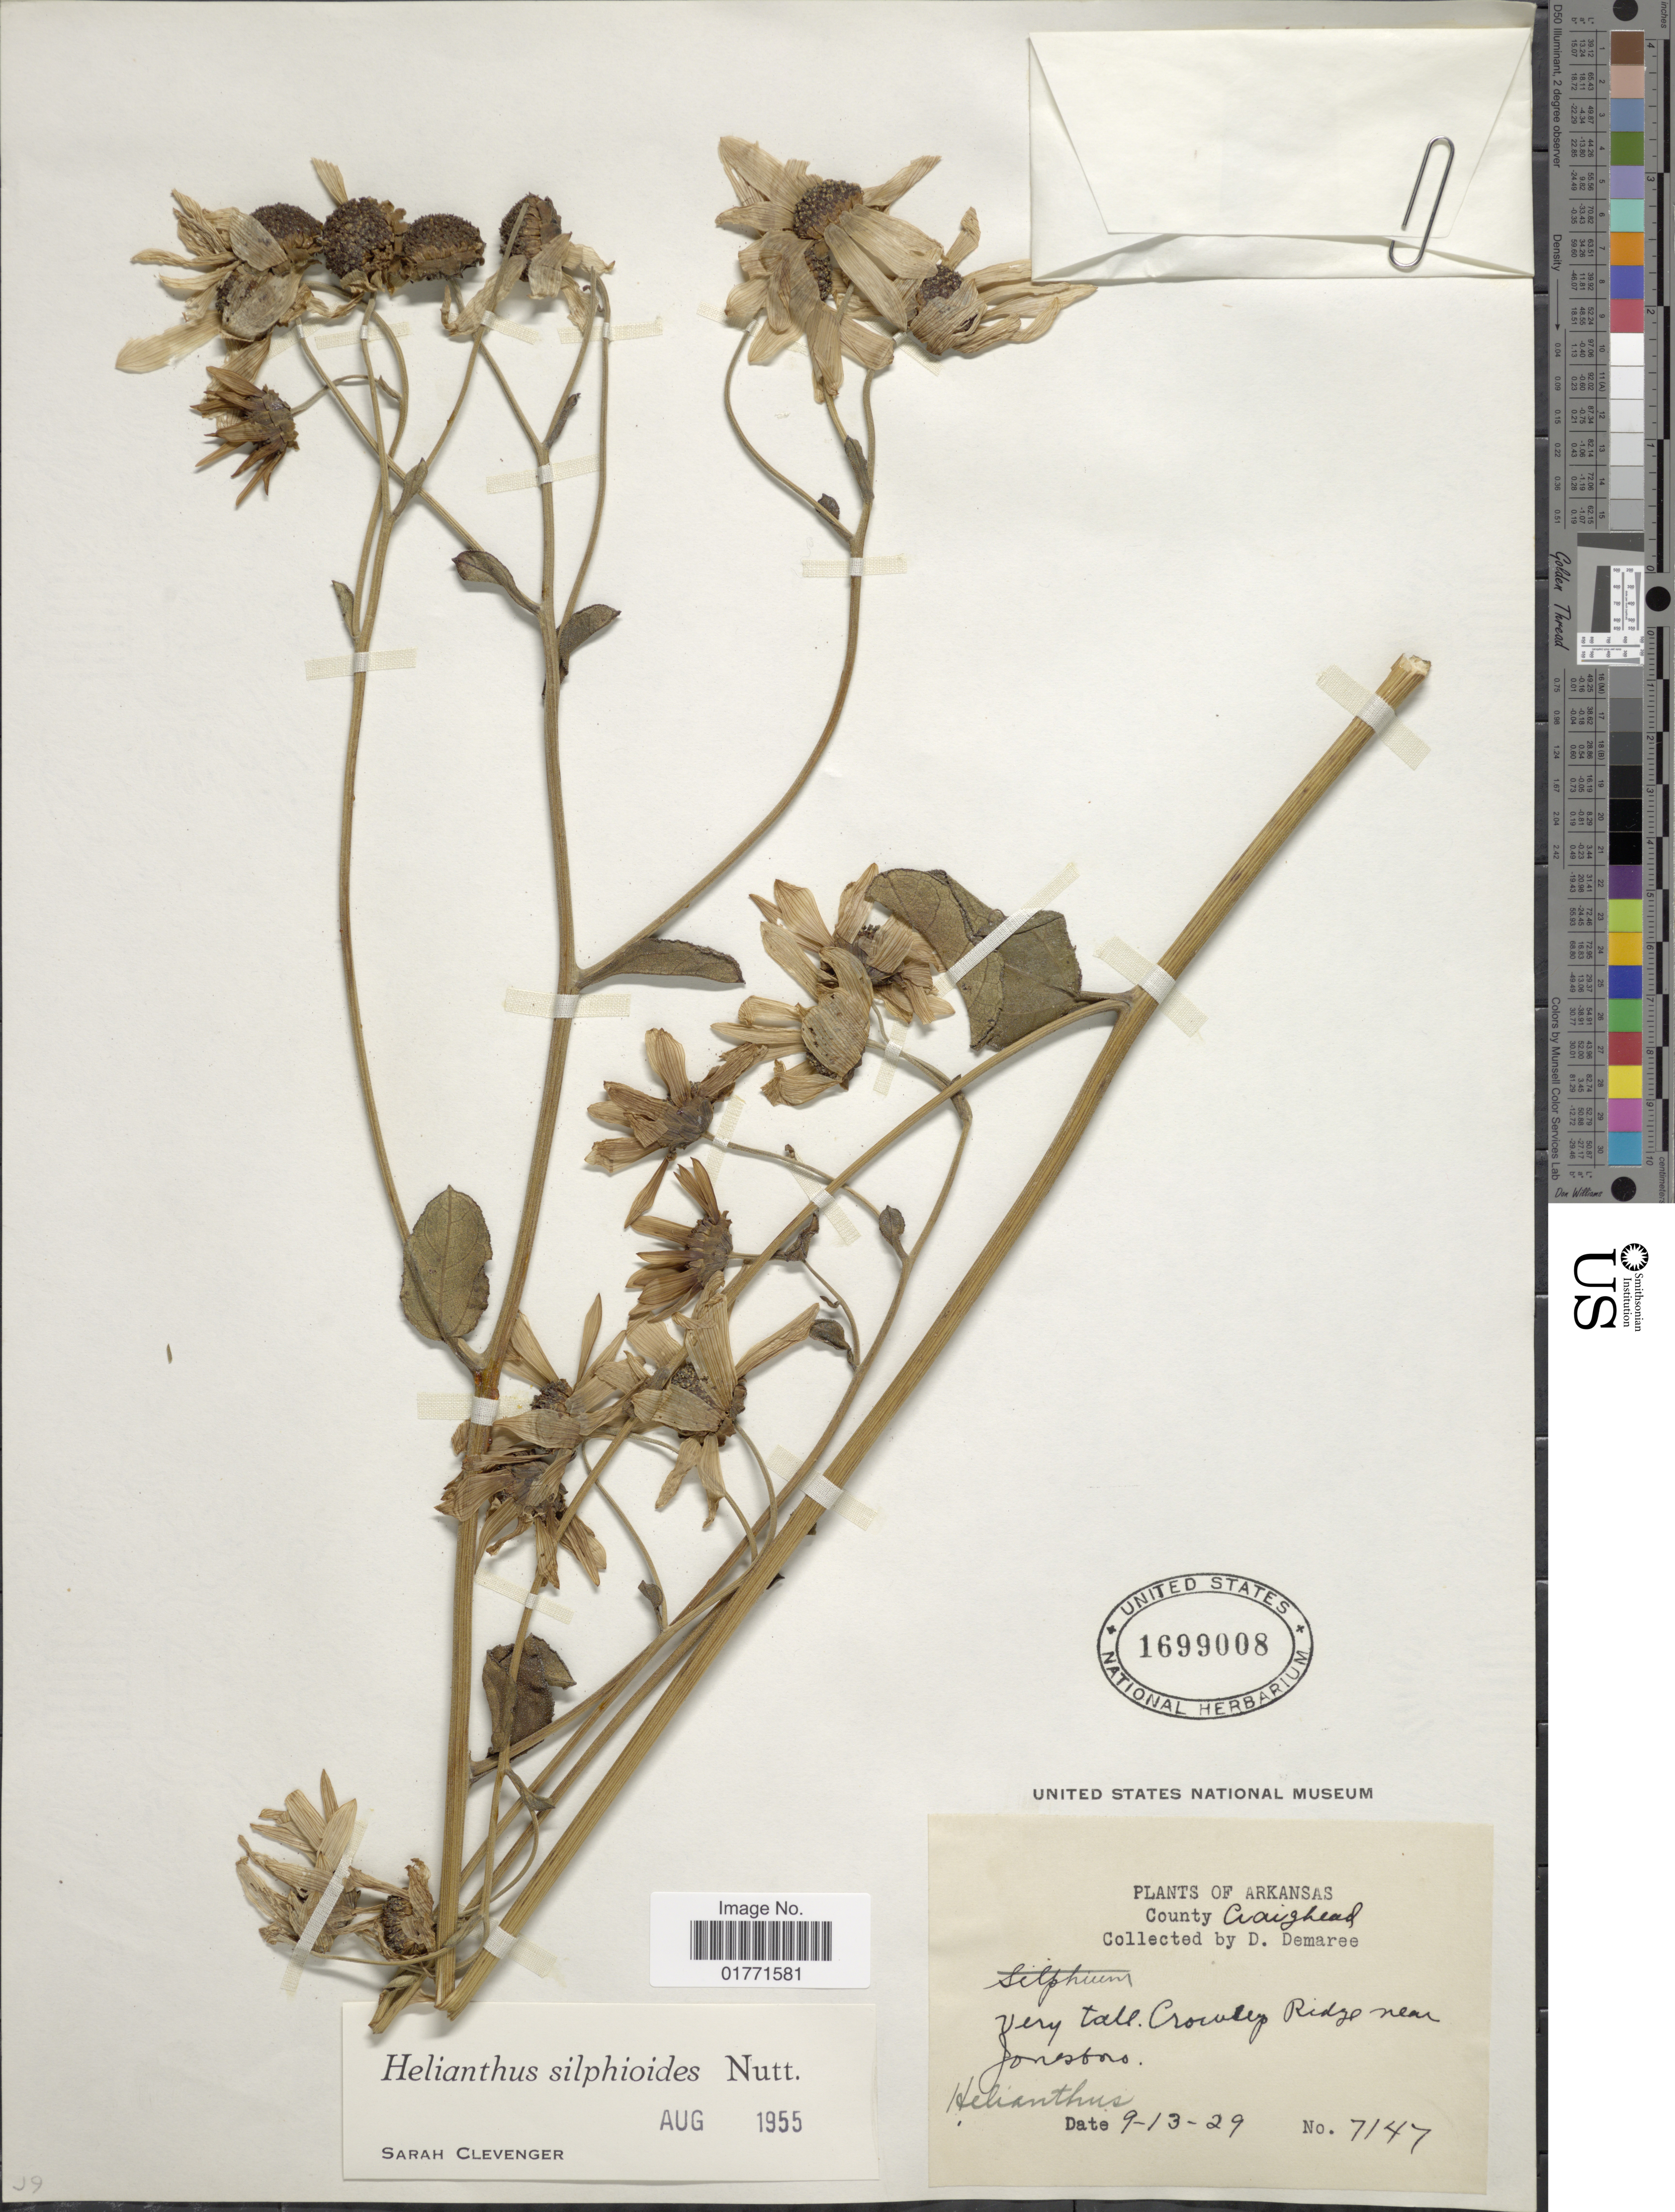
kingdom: Plantae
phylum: Tracheophyta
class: Magnoliopsida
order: Asterales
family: Asteraceae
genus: Helianthus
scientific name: Helianthus silphioides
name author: Nutt.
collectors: D. Demaree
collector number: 7147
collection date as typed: Transcribed d/m/y: 13/7/29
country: United States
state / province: Arkansas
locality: Arkansas, County Craighead. Crowley Ridge near Jonesboro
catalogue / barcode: US 1699008